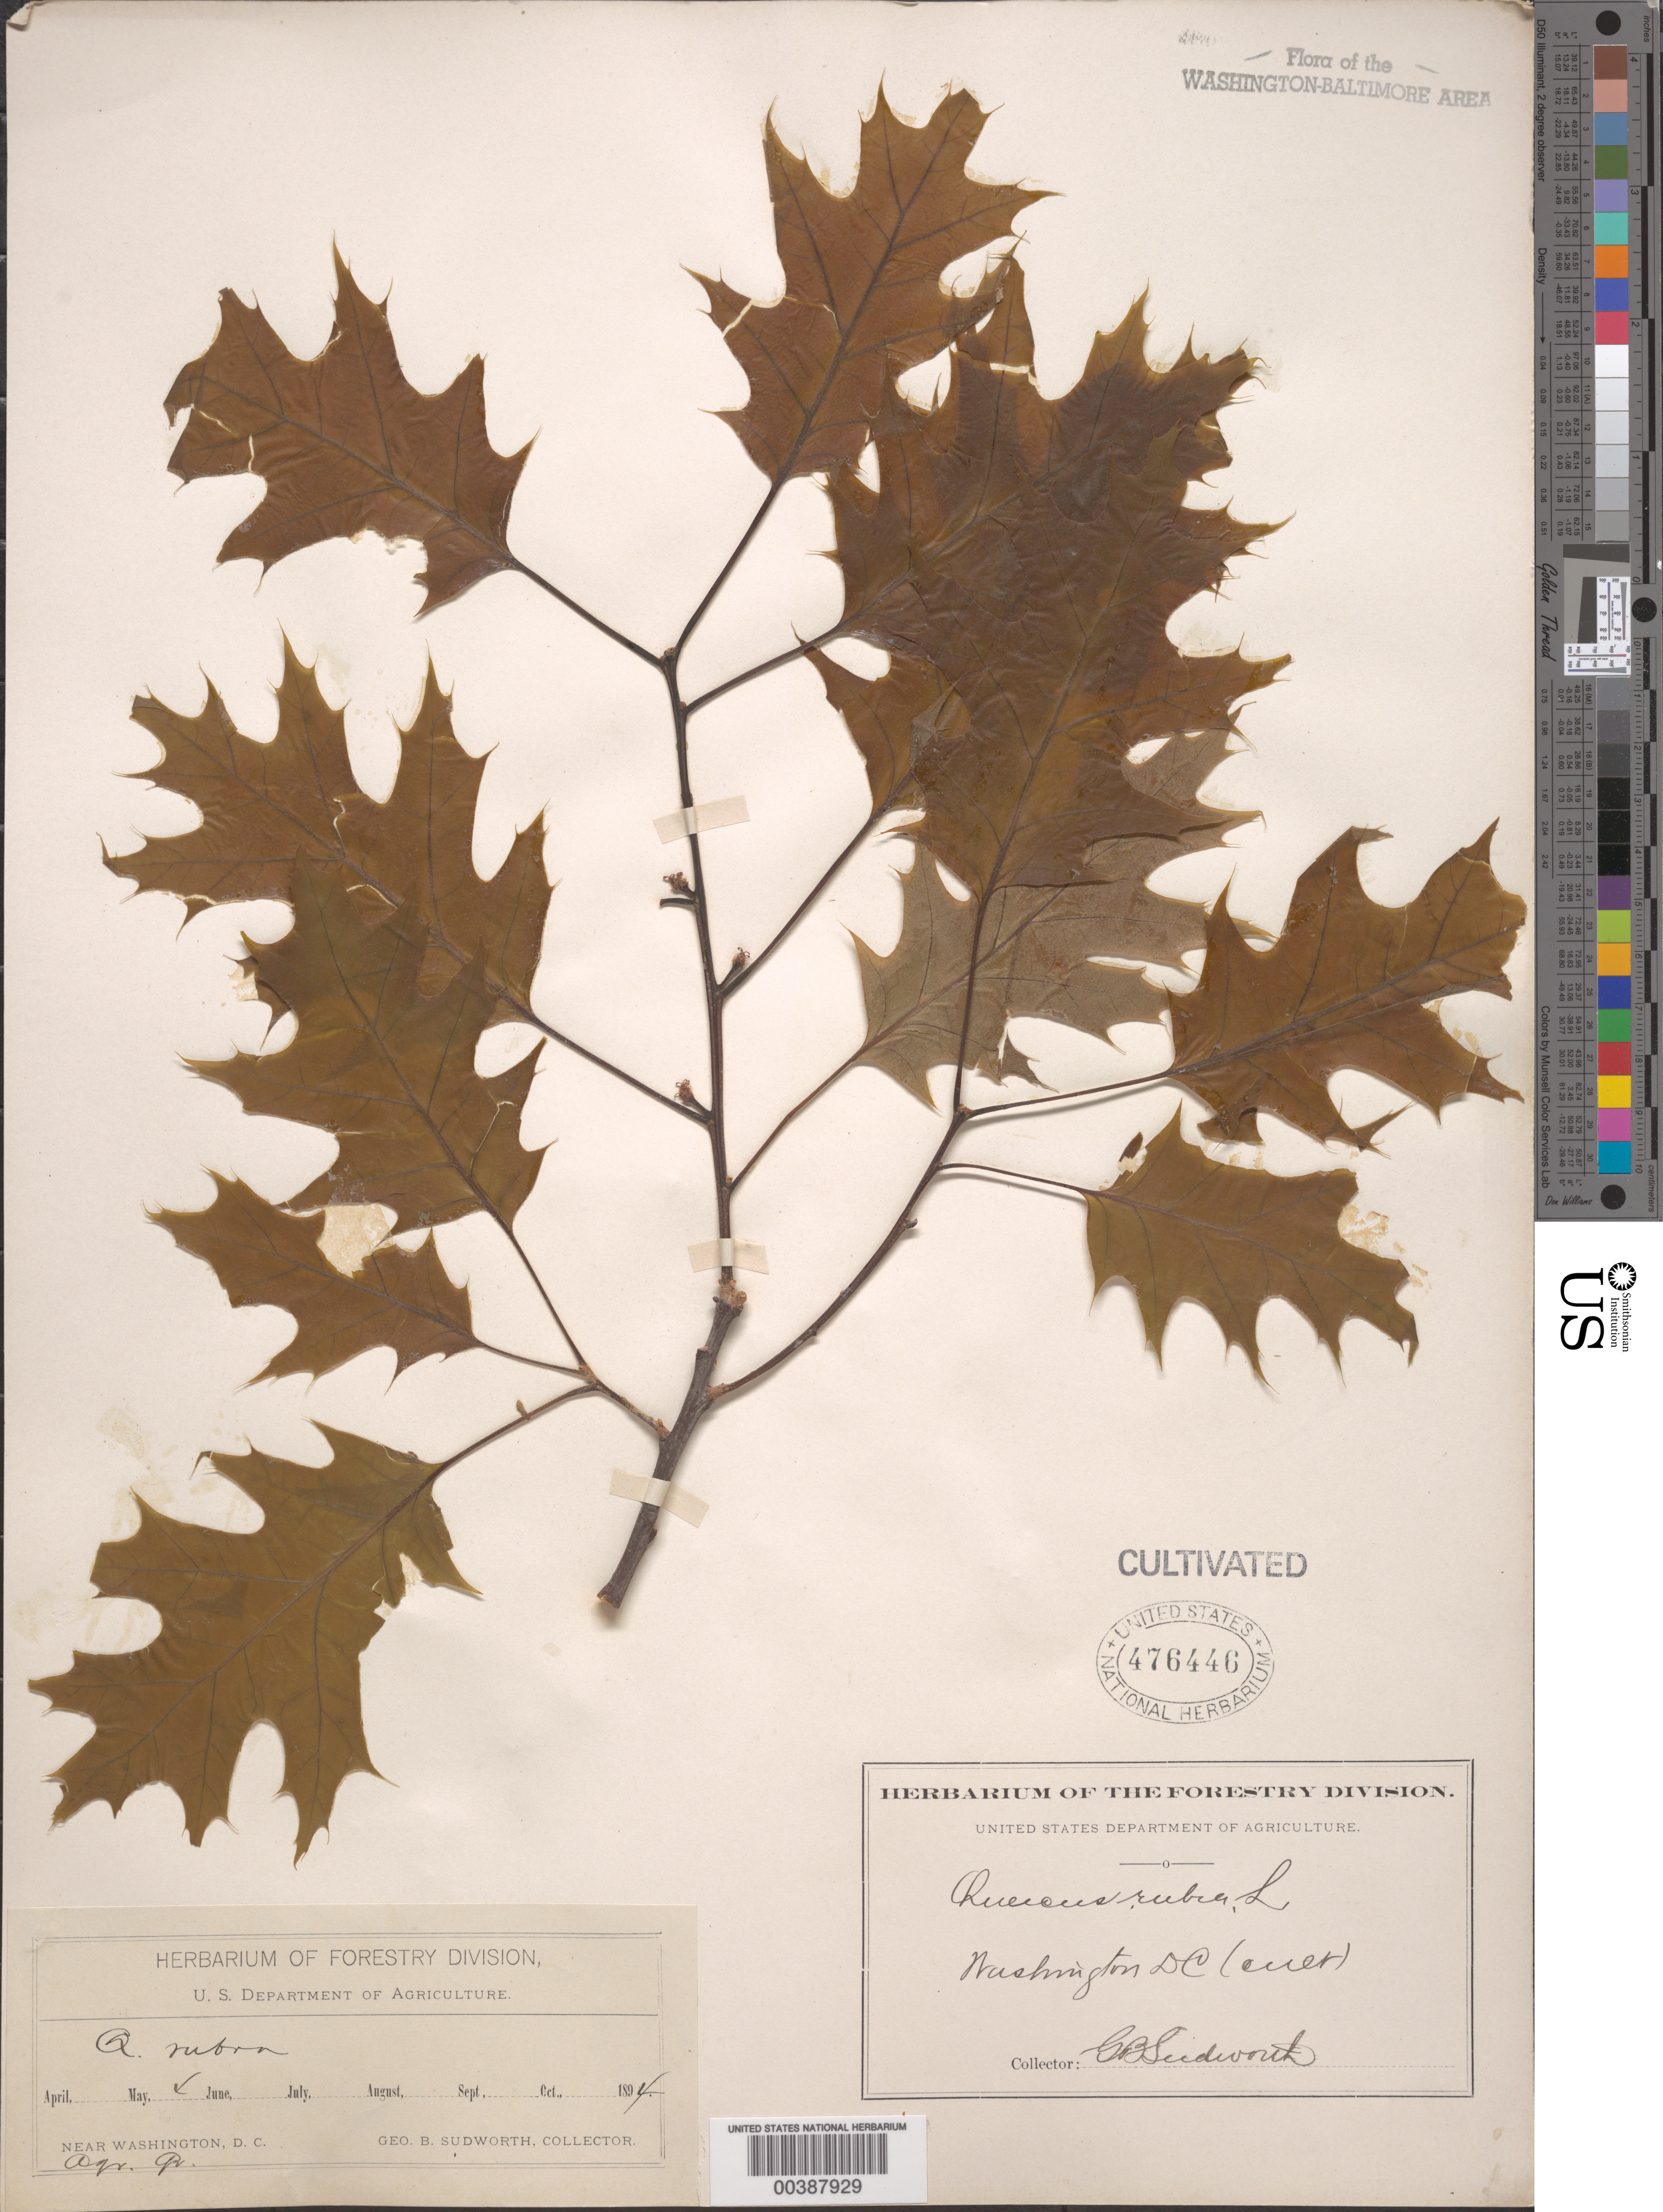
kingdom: Plantae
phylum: Tracheophyta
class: Magnoliopsida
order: Fagales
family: Fagaceae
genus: Quercus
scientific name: Quercus rubra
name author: L.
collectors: G. B. Sudworth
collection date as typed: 04 May 1894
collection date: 1894-05-04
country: United States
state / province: District of Columbia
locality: Agricultural grounds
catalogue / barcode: US 476446